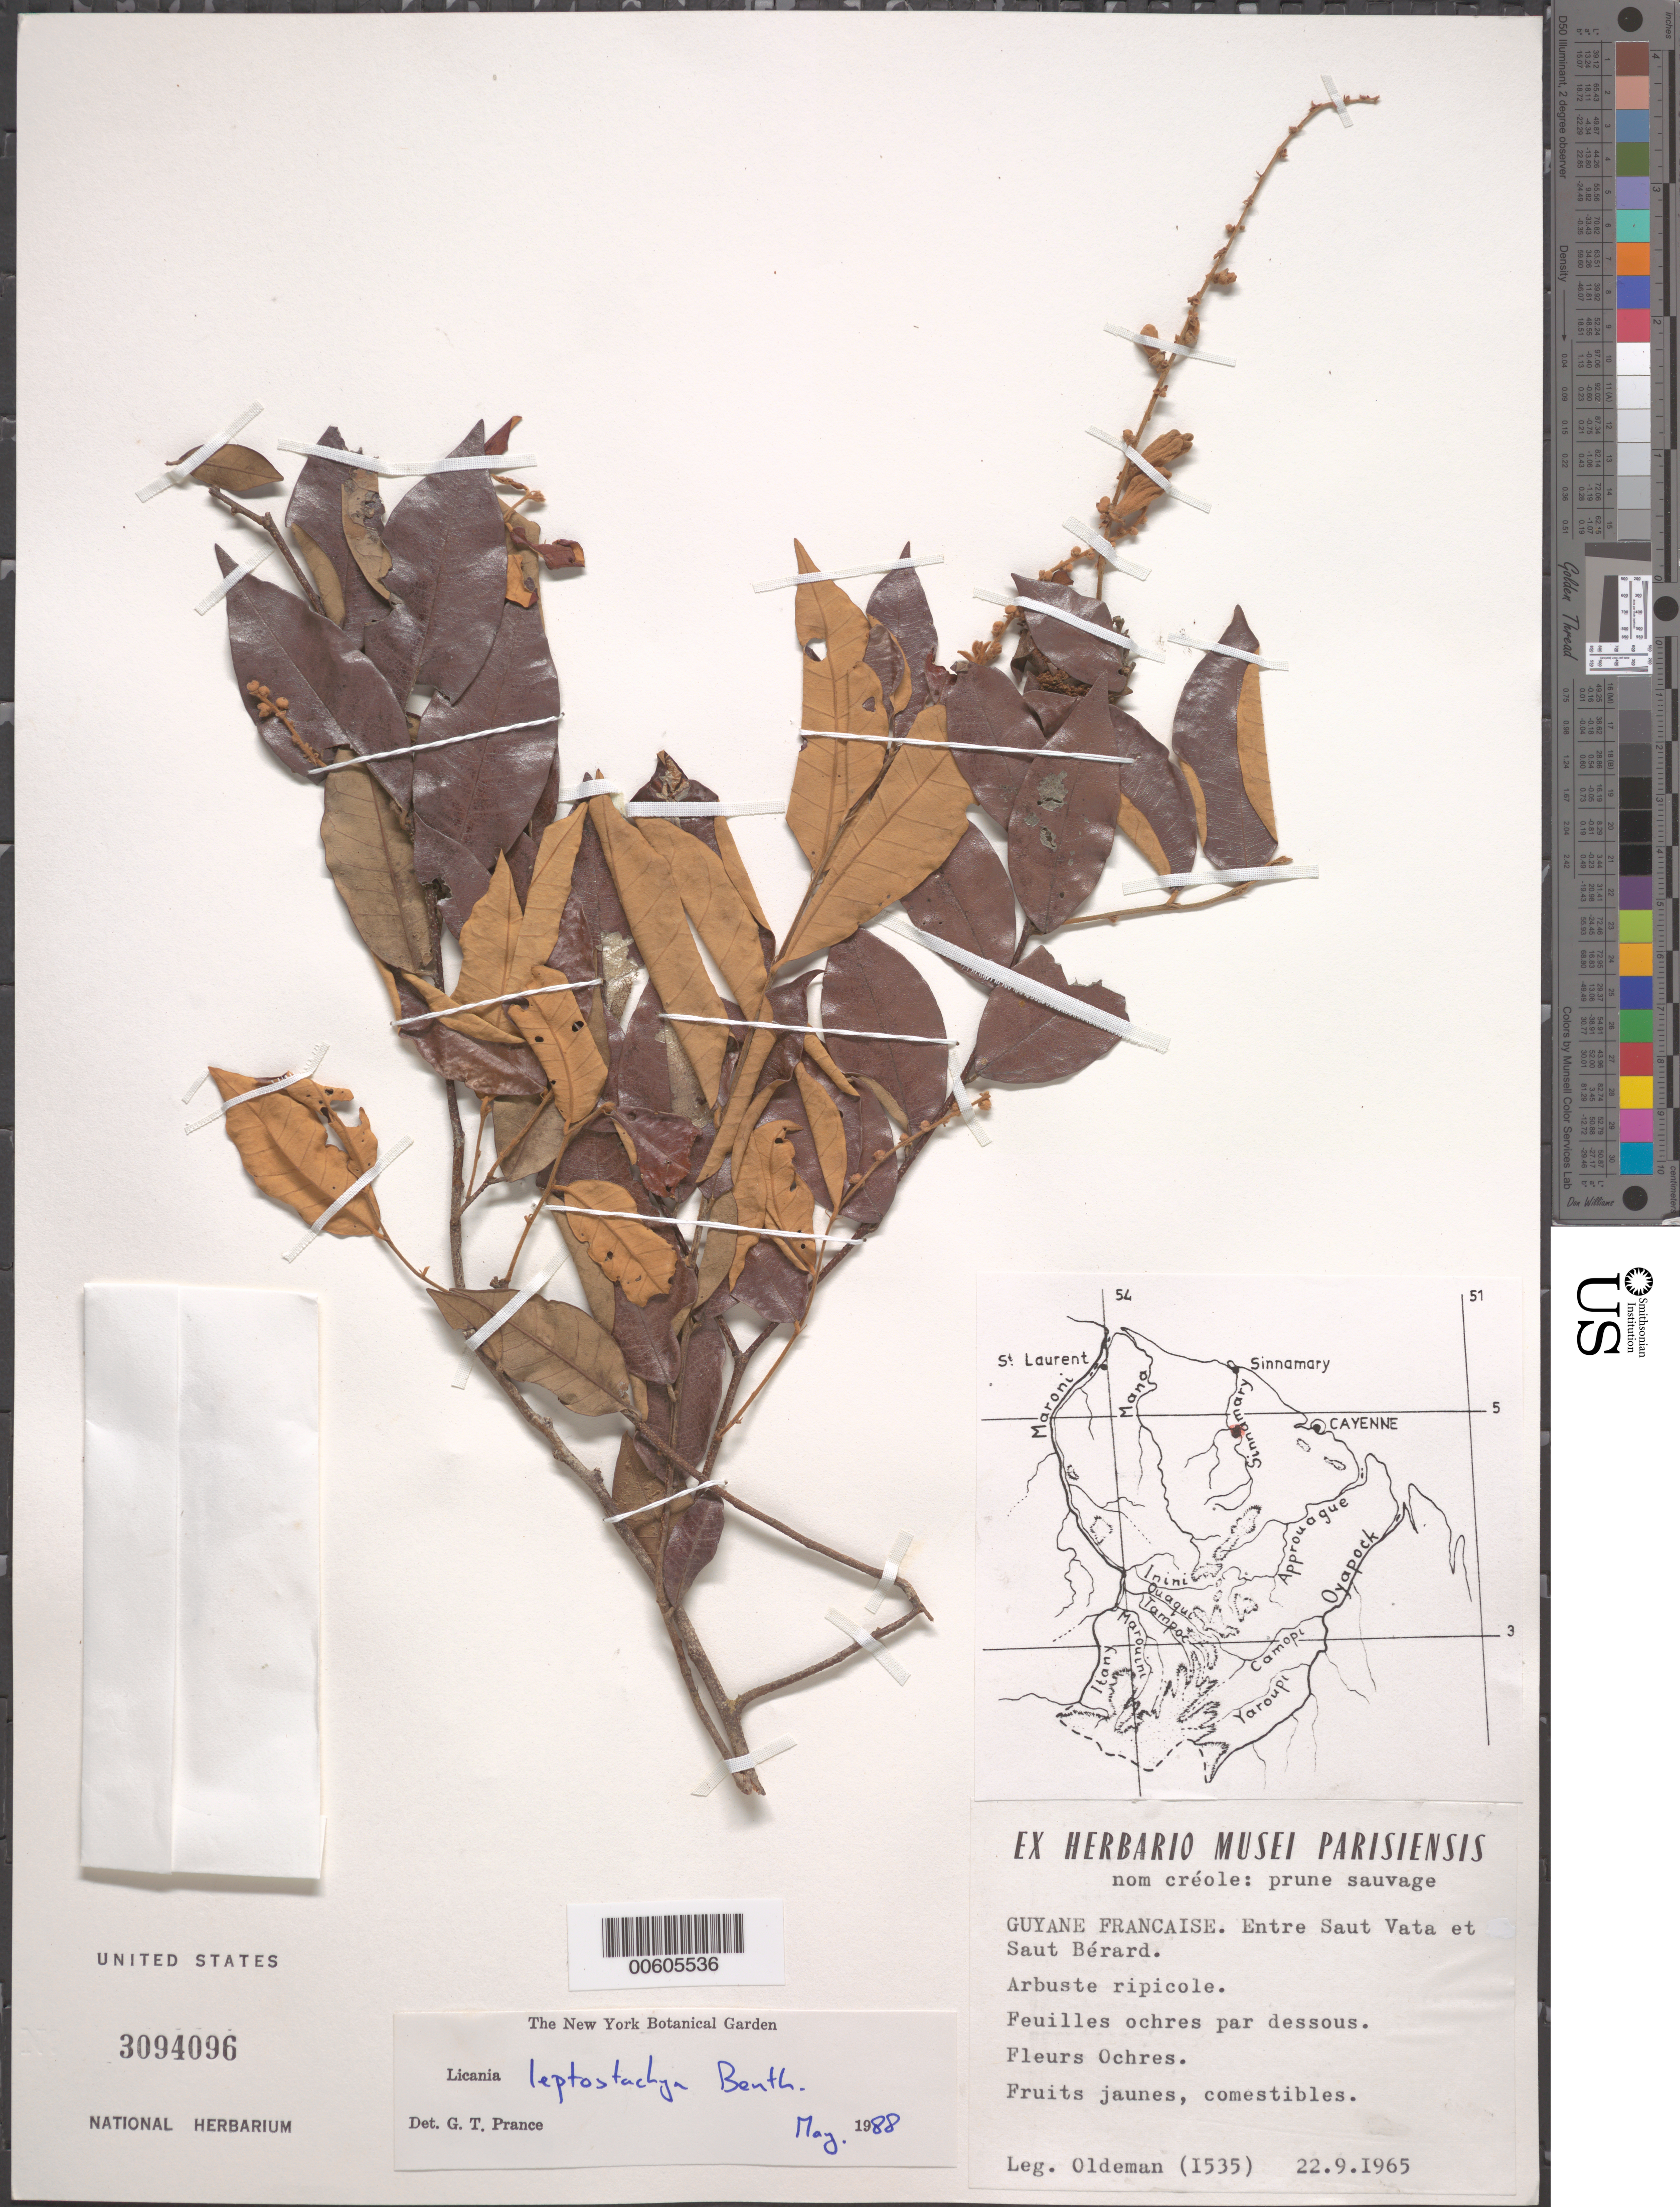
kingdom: Plantae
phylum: Tracheophyta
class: Magnoliopsida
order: Malpighiales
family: Chrysobalanaceae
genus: Licania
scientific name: Licania leptostachya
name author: Benth.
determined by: Prance, G. T.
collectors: R. Oldeman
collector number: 1535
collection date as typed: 22-Sep-65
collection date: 1965-09-22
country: French Guiana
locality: Saut Vata to Saut Bérard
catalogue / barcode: US 3094096